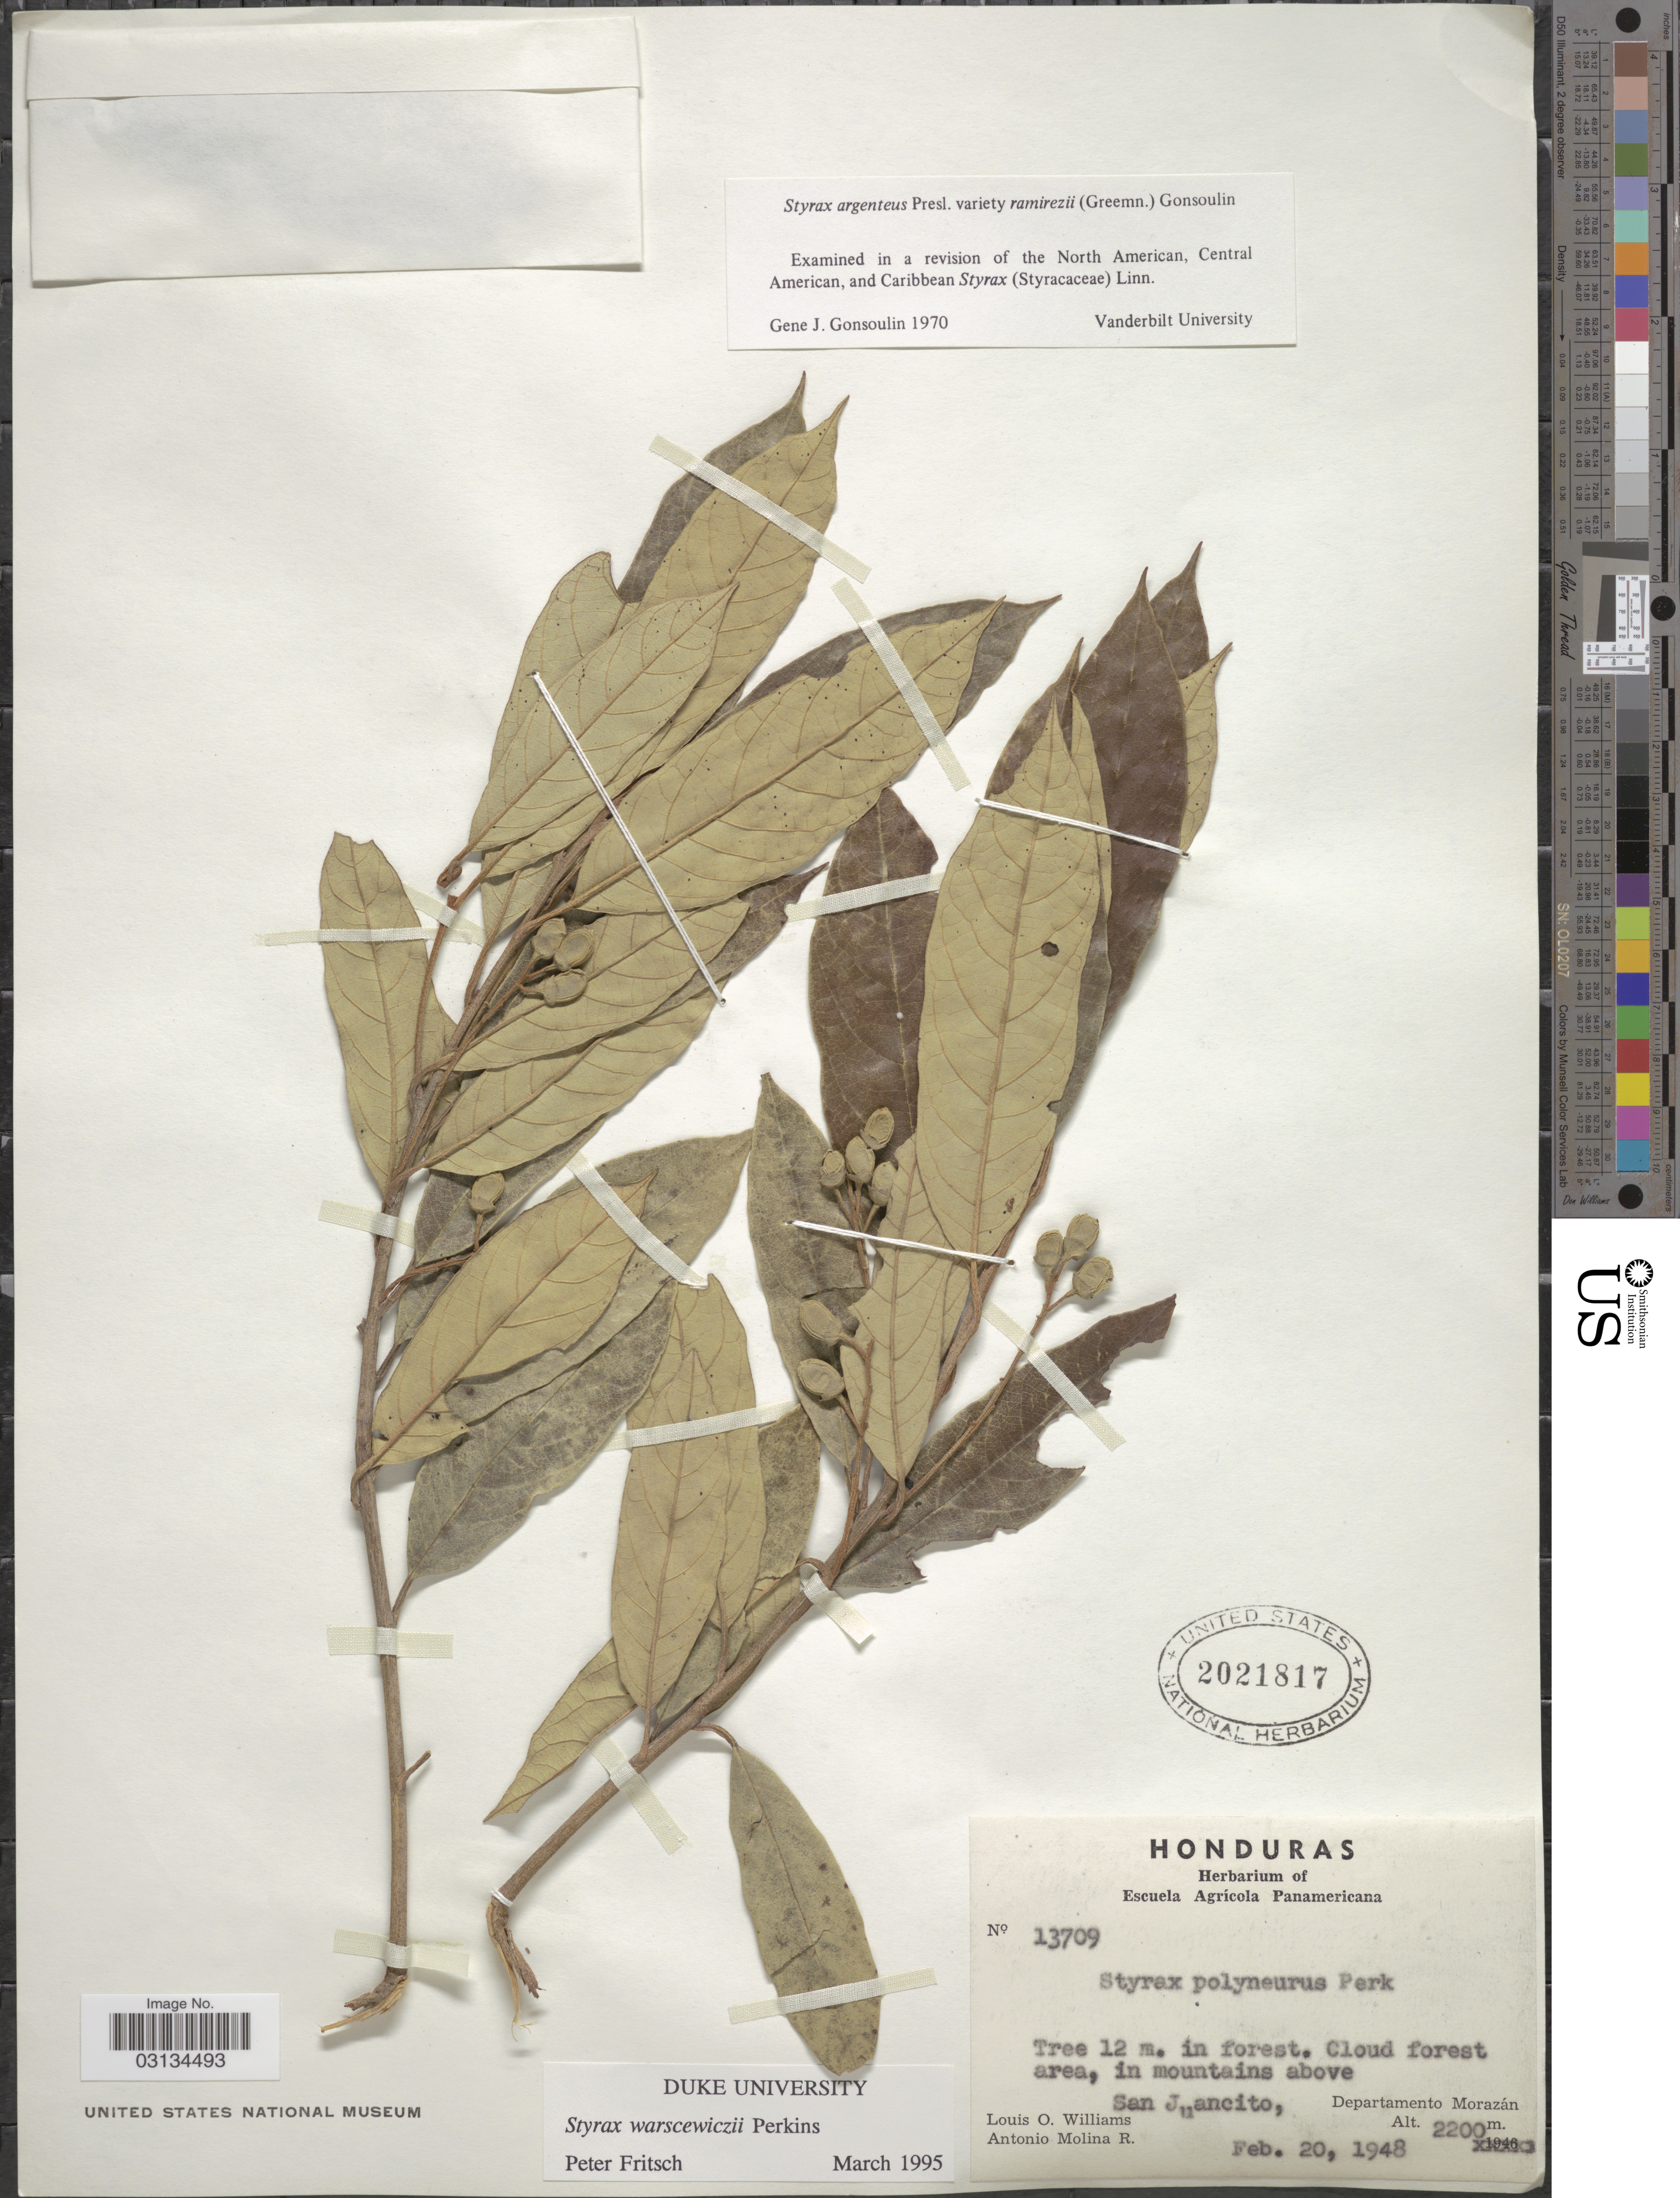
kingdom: Plantae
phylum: Tracheophyta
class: Magnoliopsida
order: Ericales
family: Styracaceae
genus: Styrax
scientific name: Styrax warscewiczii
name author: Perkins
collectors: L. O. Williams & A. Molina R.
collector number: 13709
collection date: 1948-02-20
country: Honduras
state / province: Fco. Morazán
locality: In mountains above San Juancito, Departamento Morazán.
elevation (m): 2200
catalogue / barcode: US 2021817